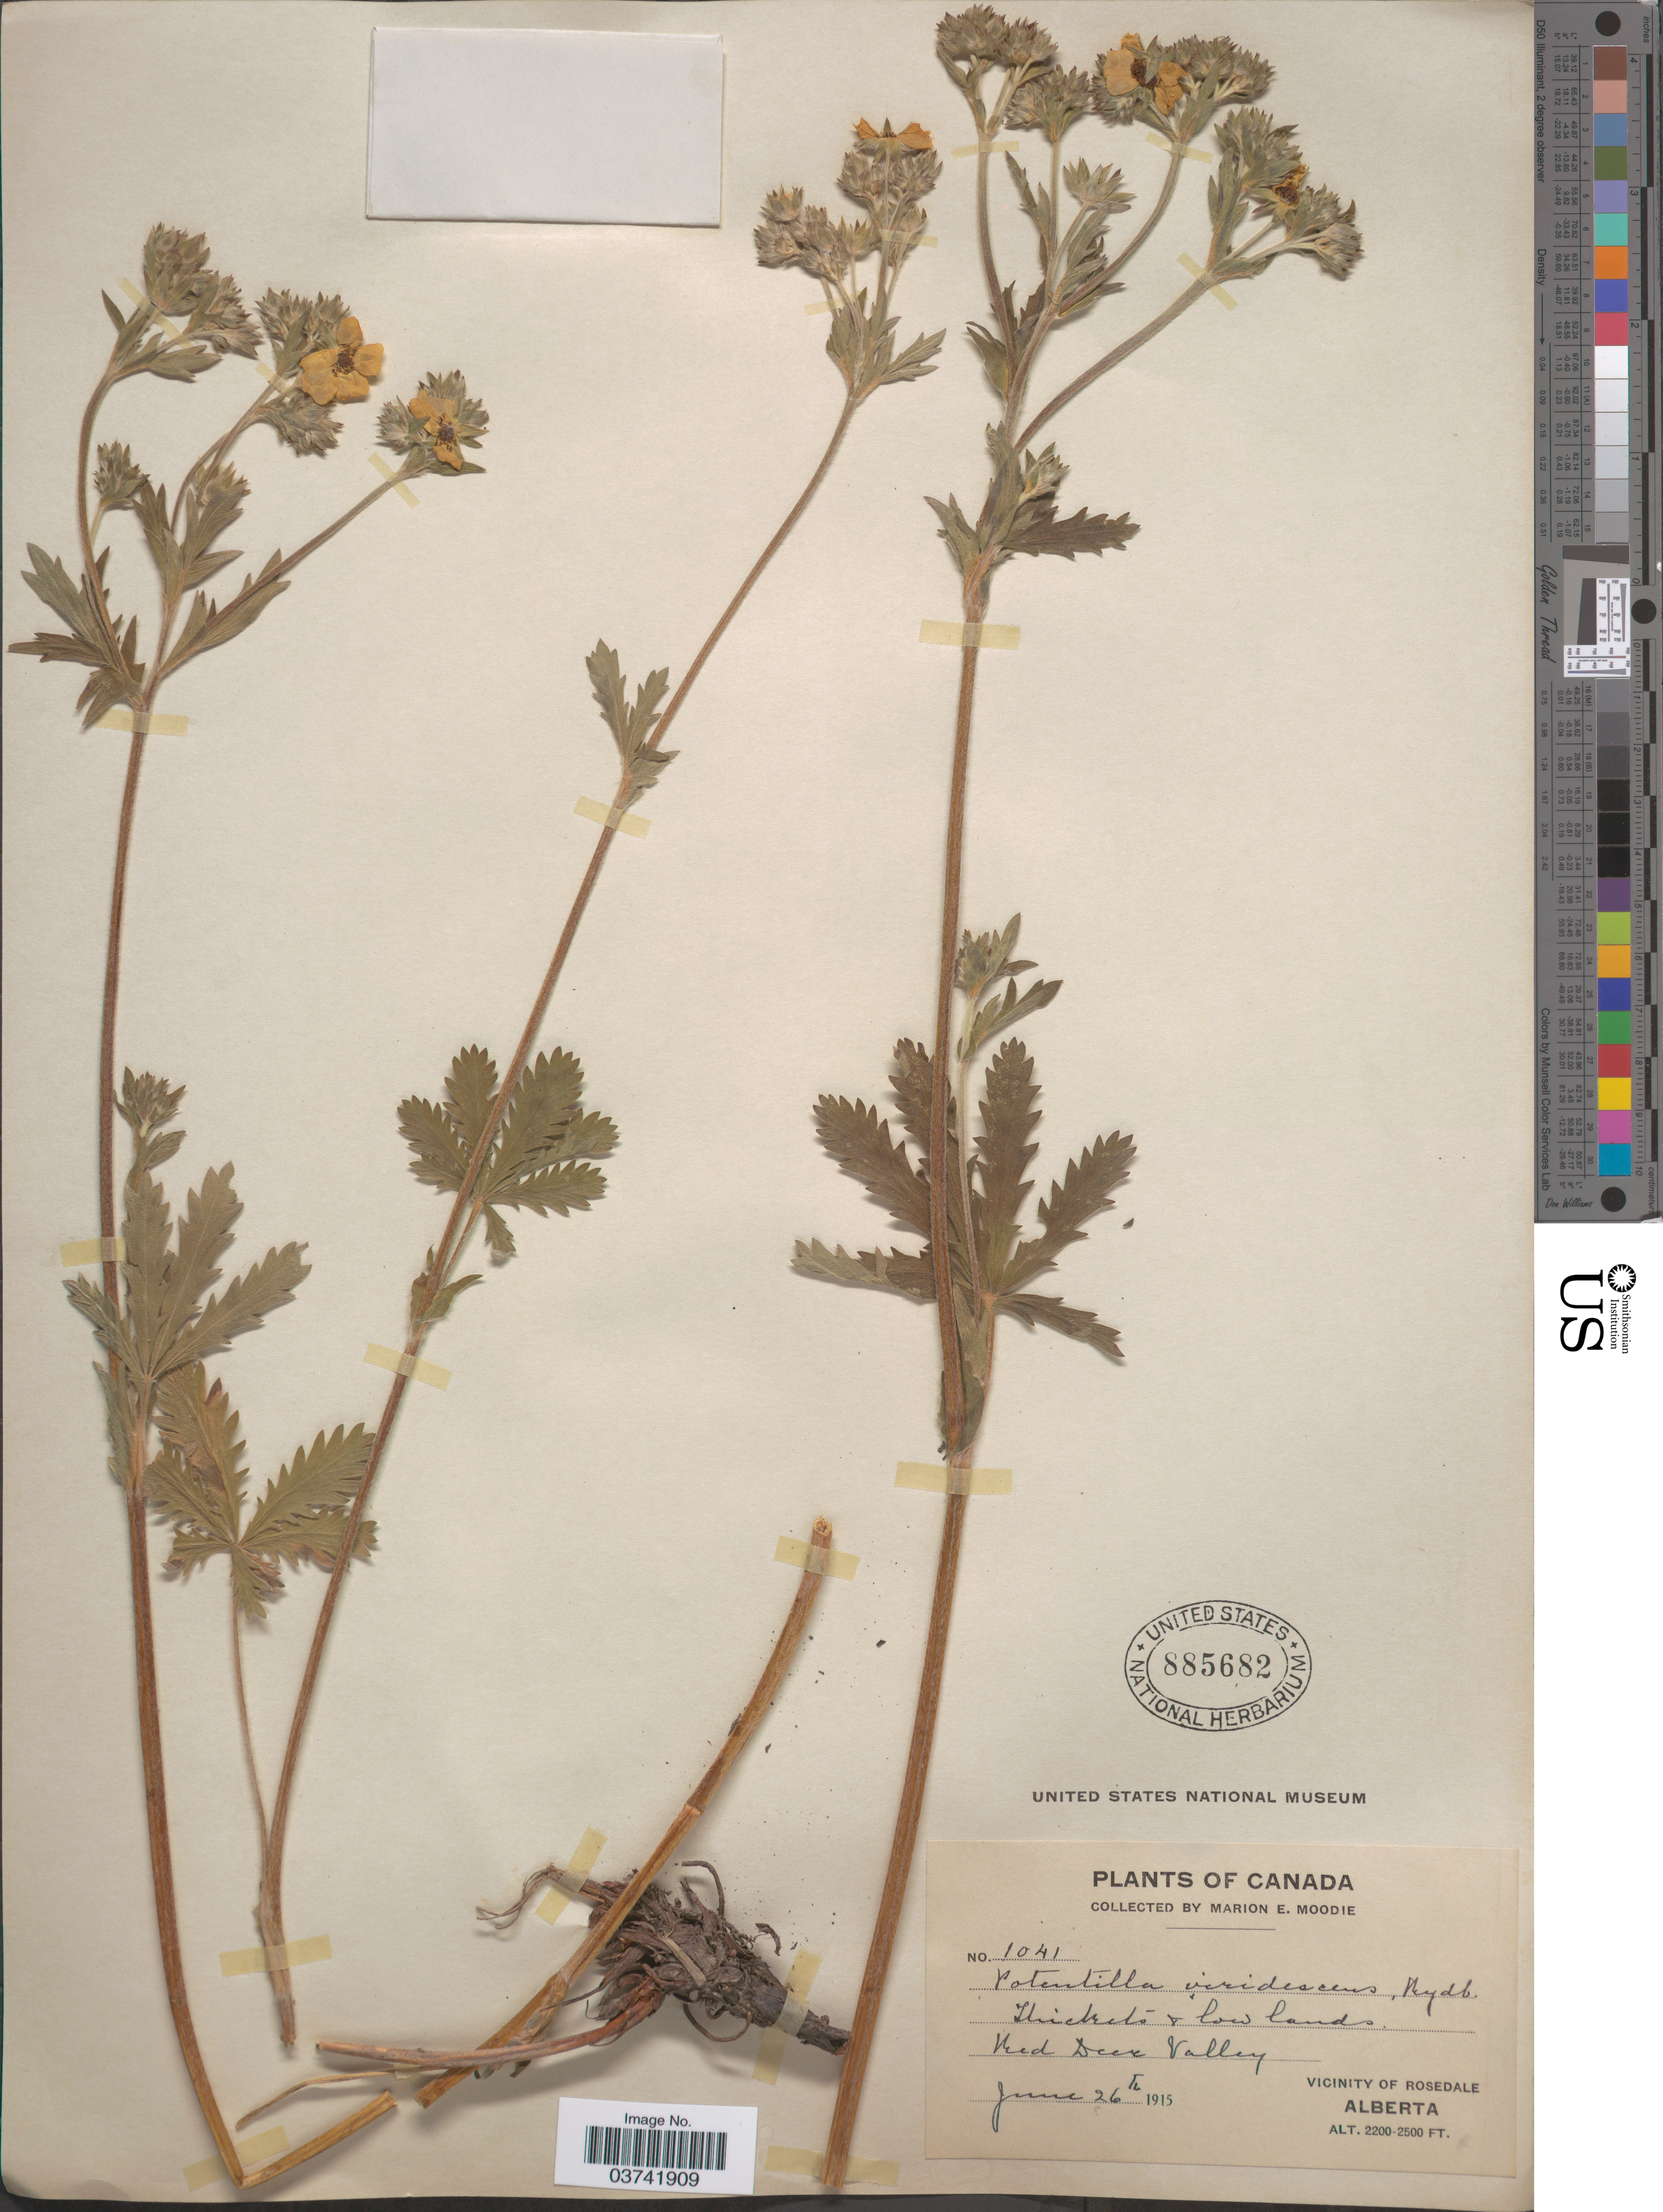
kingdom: Plantae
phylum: Tracheophyta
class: Magnoliopsida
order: Rosales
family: Rosaceae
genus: Potentilla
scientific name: Potentilla viridescens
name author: Rydb.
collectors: M. E. Moodie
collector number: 1041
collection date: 1915-06-26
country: Canada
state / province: Alberta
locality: Red Deer Valley. Vicinity of Rosedale.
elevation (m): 671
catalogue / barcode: US 885682